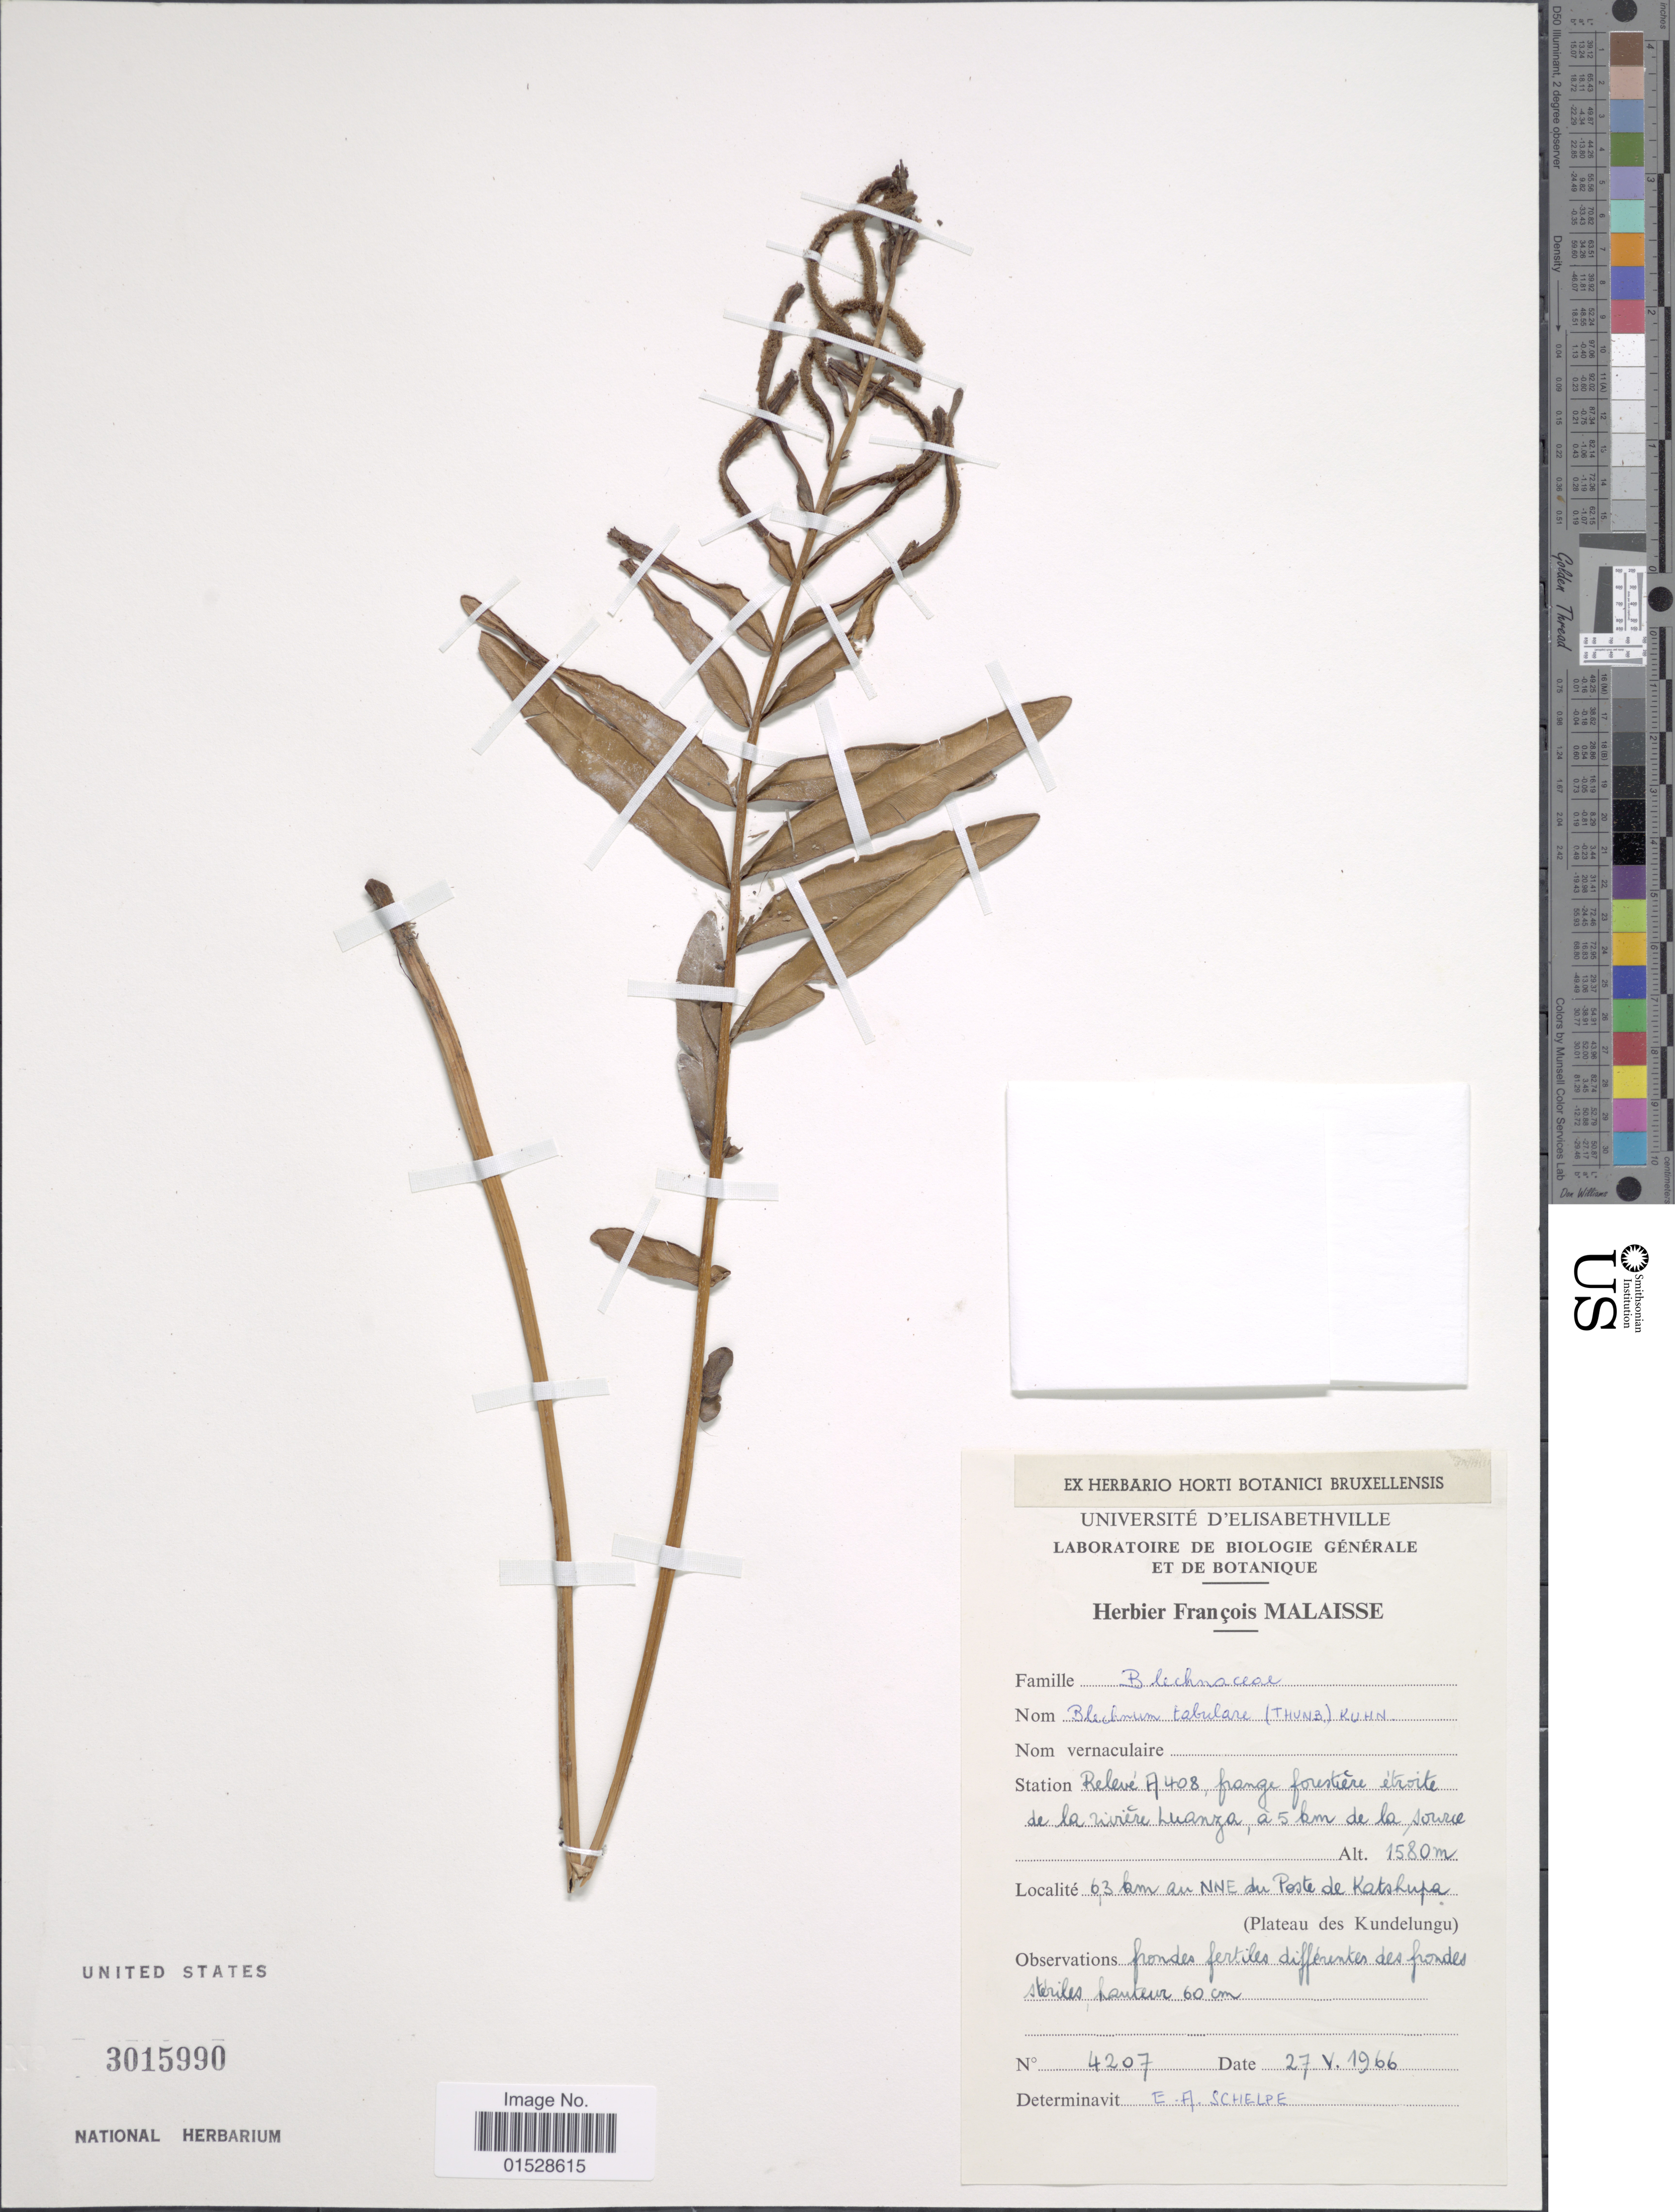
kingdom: Plantae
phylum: Tracheophyta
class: Polypodiopsida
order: Polypodiales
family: Blechnaceae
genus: Blechnum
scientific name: Blechnum tabulare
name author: (Thunb.) Kuhn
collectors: ex herb. François Malaisse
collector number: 4207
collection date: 1966-05-27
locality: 6,3 km au NNE du Poste de Katshupa, Plateau des Kundelungu [interpreted]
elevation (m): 1580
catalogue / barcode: US 3015990